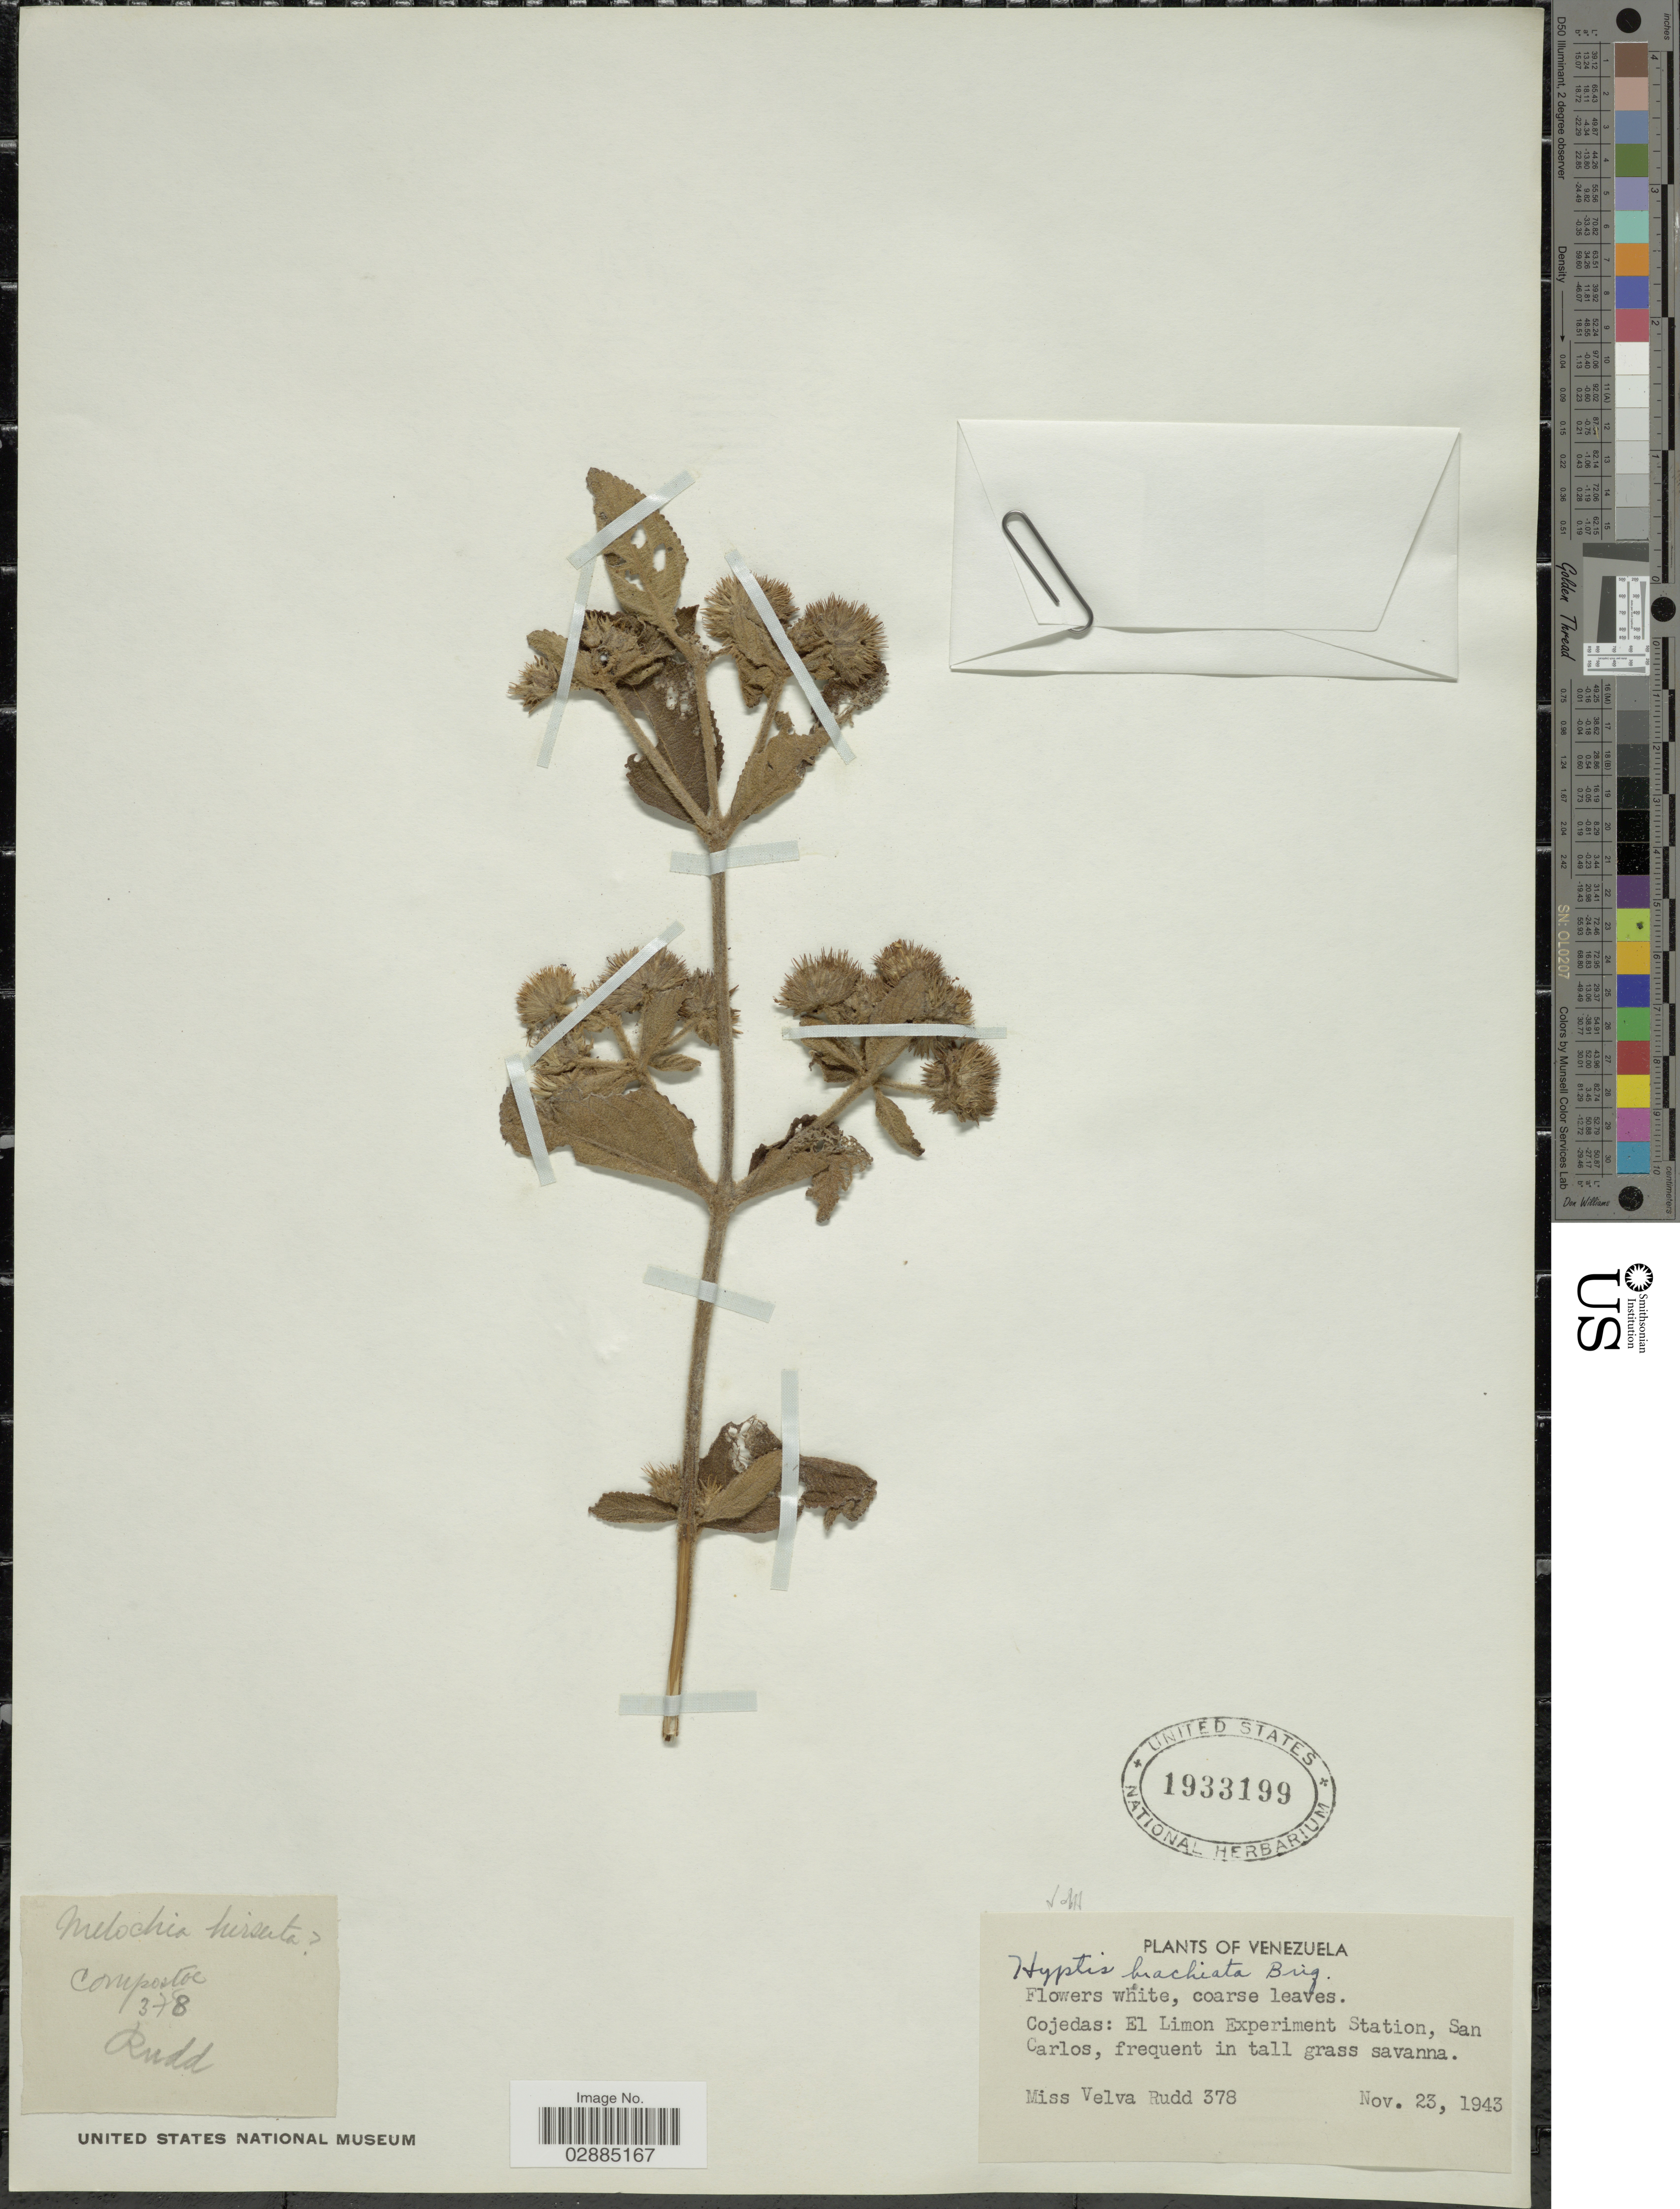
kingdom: Plantae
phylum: Tracheophyta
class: Magnoliopsida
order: Lamiales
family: Lamiaceae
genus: Hyptis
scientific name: Hyptis brachiata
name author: Briq.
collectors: V. E. Rudd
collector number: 378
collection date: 1943-11-23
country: Venezuela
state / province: Cojedes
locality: El limon Experiment Station, San Carlos.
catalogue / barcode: US 1933199